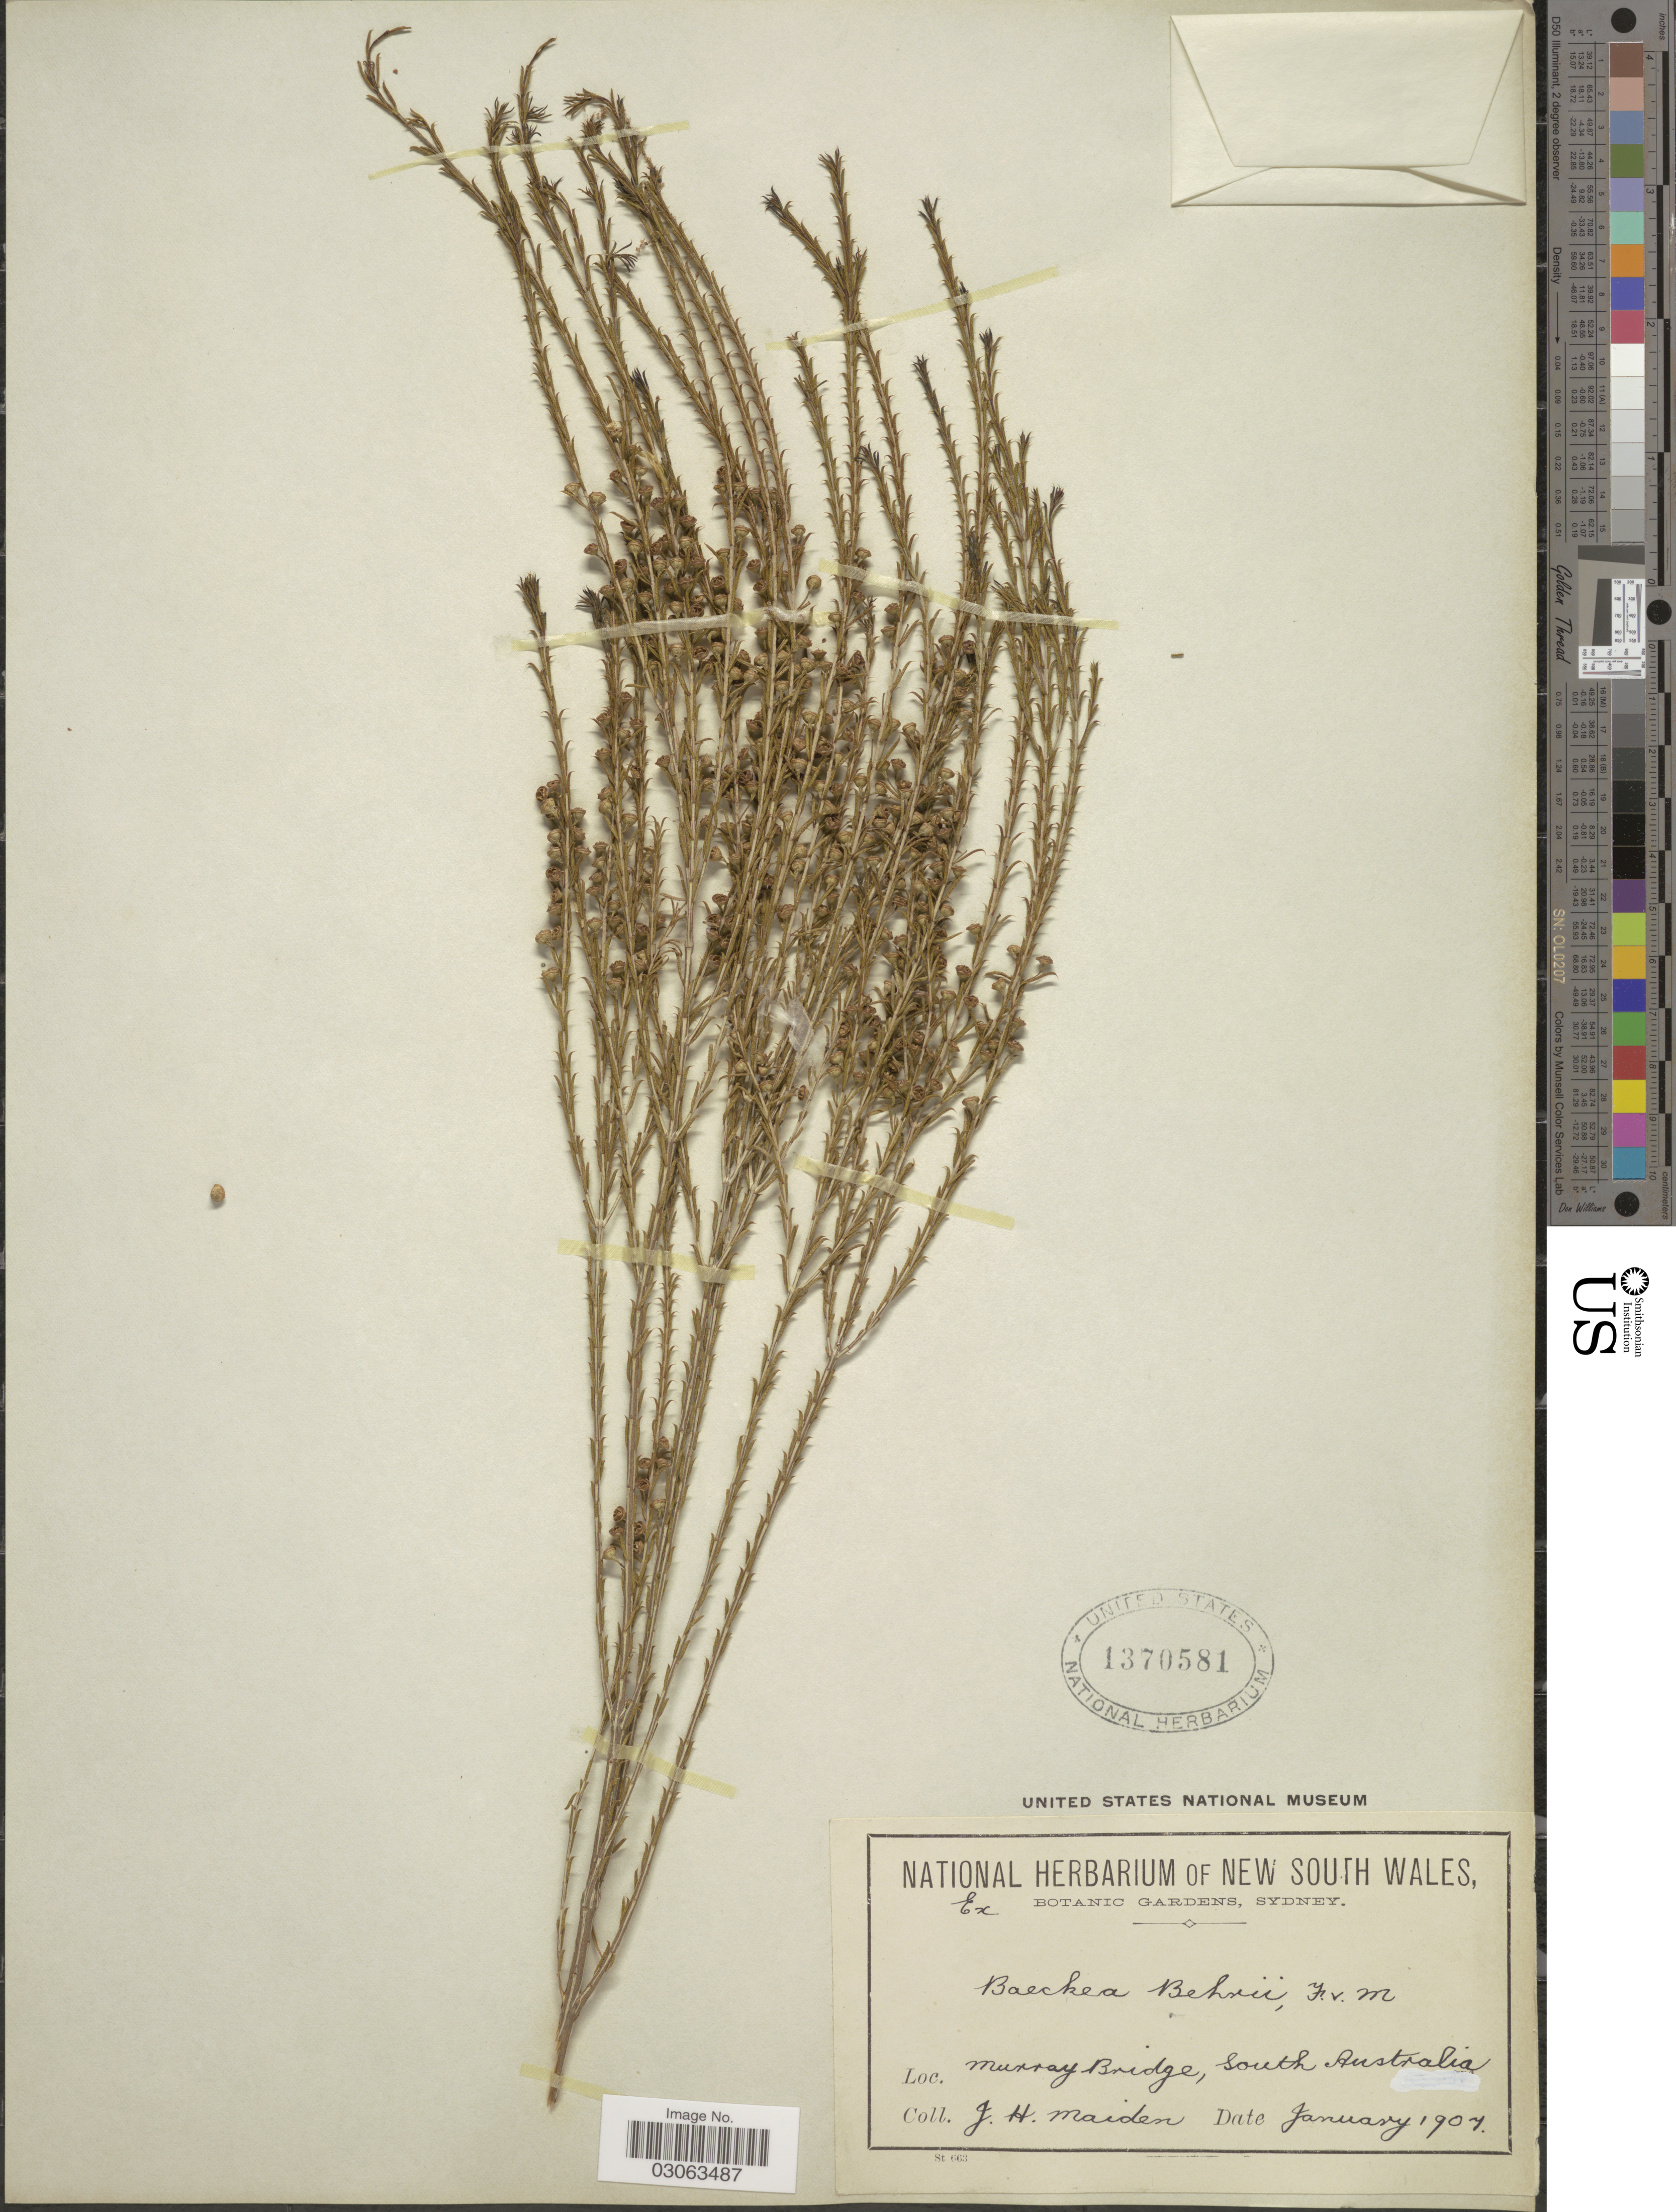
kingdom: Plantae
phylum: Tracheophyta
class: Magnoliopsida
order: Myrtales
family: Myrtaceae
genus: Hysterobaeckea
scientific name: Hysterobaeckea behrii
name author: (Schltdl.) Rye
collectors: J. Maiden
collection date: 1907-01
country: Australia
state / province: South Australia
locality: Murray Bridge.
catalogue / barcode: US 1370581